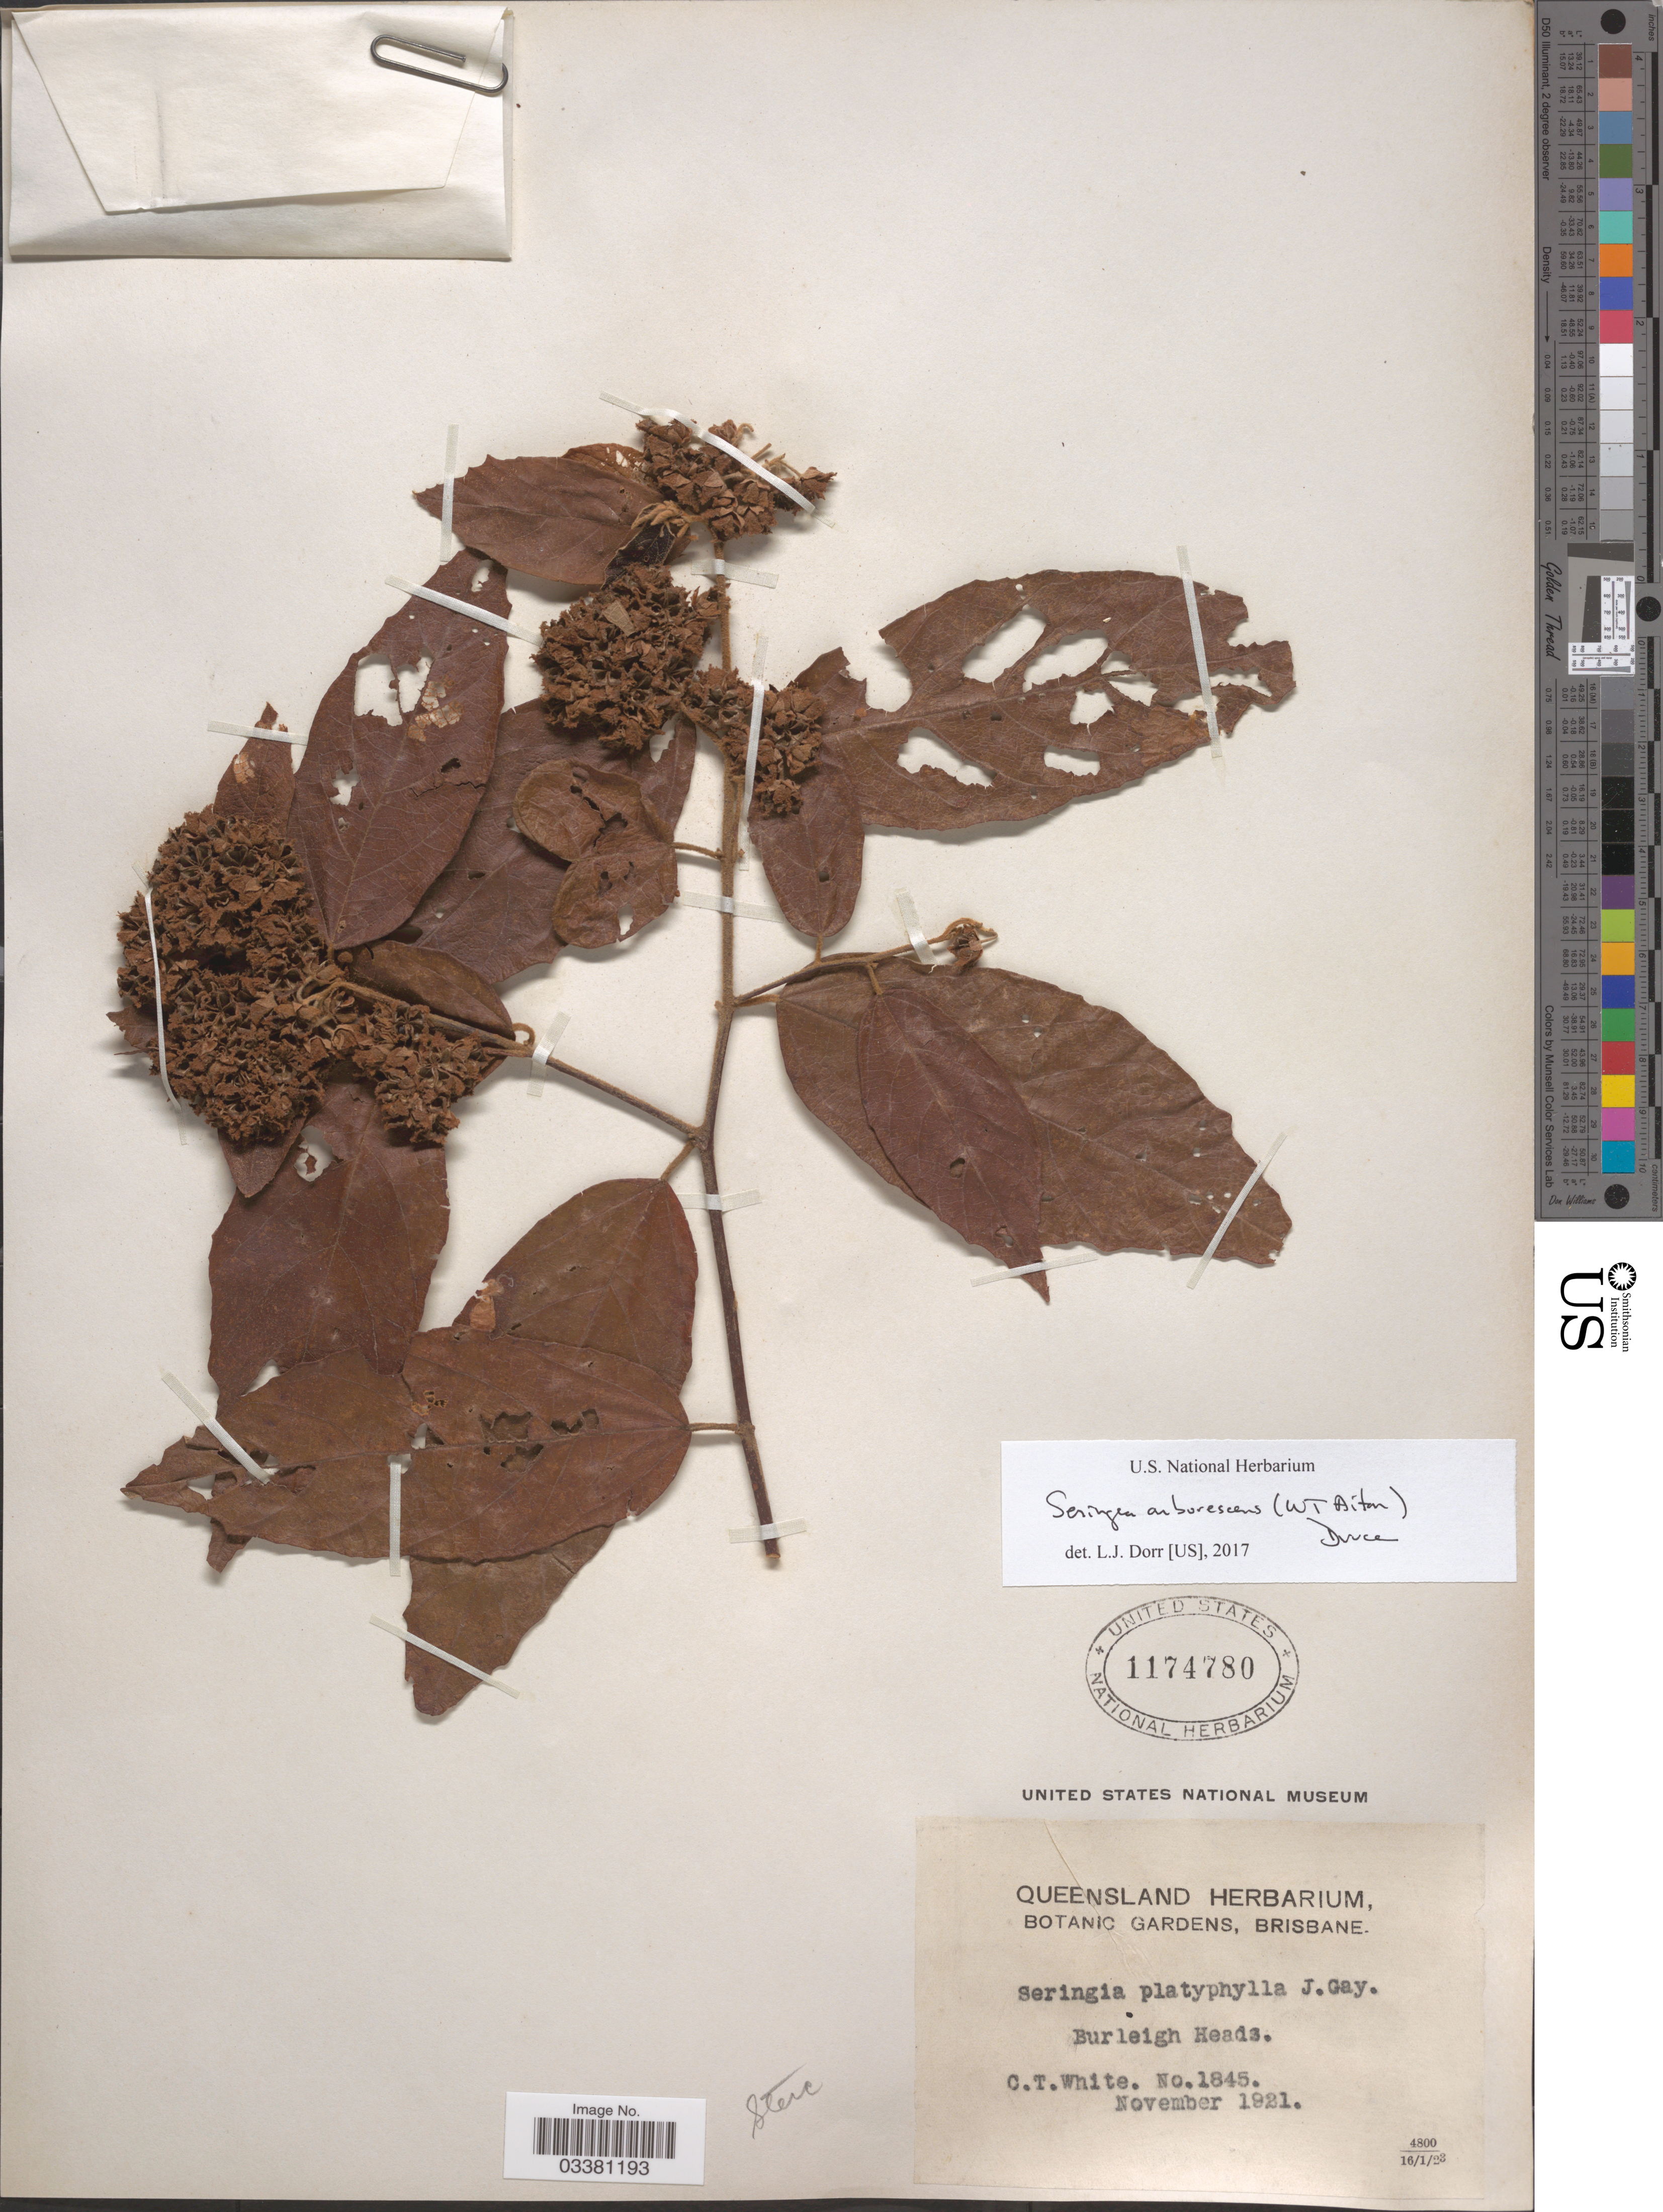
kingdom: Plantae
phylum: Tracheophyta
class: Magnoliopsida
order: Malvales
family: Malvaceae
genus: Seringia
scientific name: Seringia arborescens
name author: (R. Br.) Druce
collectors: C. T. White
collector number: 1845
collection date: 1921-11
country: Australia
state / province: Queensland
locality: Burleigh Heads.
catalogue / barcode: US 1174780